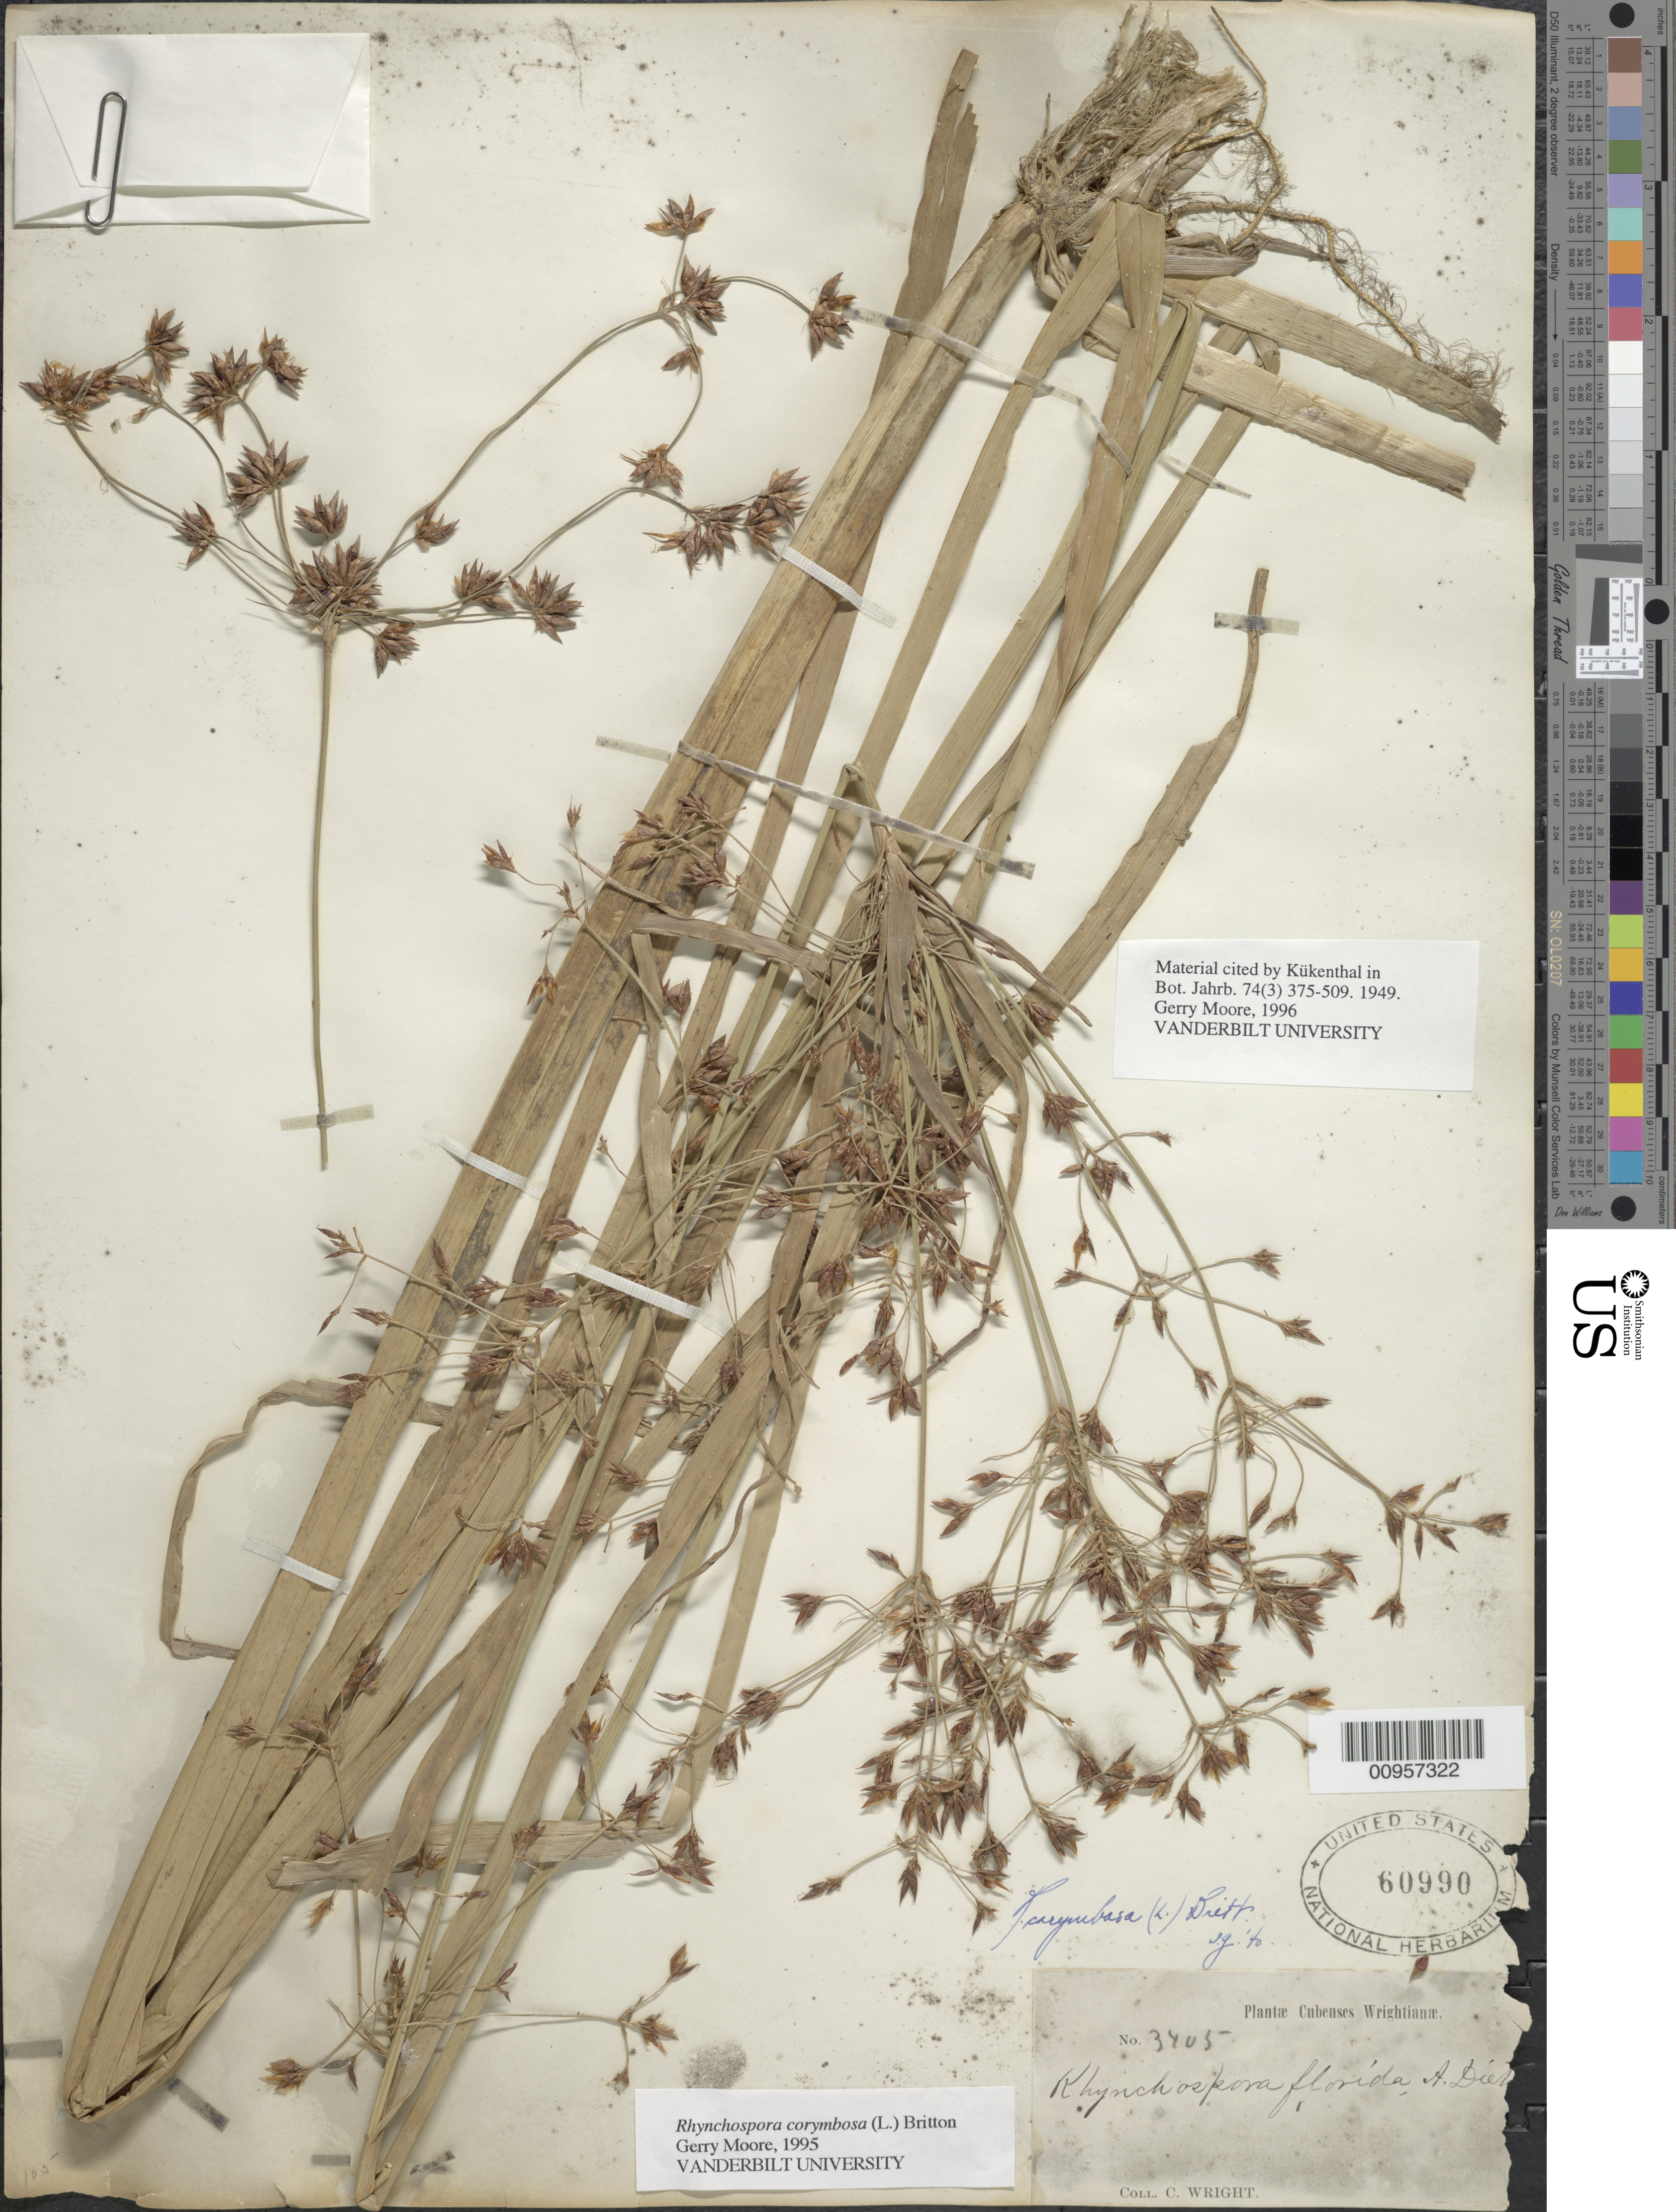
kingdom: Plantae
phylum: Tracheophyta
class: Liliopsida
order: Poales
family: Cyperaceae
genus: Rhynchospora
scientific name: Rhynchospora scutellata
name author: Griseb.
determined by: Weber, P., (ICN), Universidade Federal do Rio Grande do Sul (BRAZIL)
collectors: C. Wright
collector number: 3405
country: Cuba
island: Cuba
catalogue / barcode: US 60990